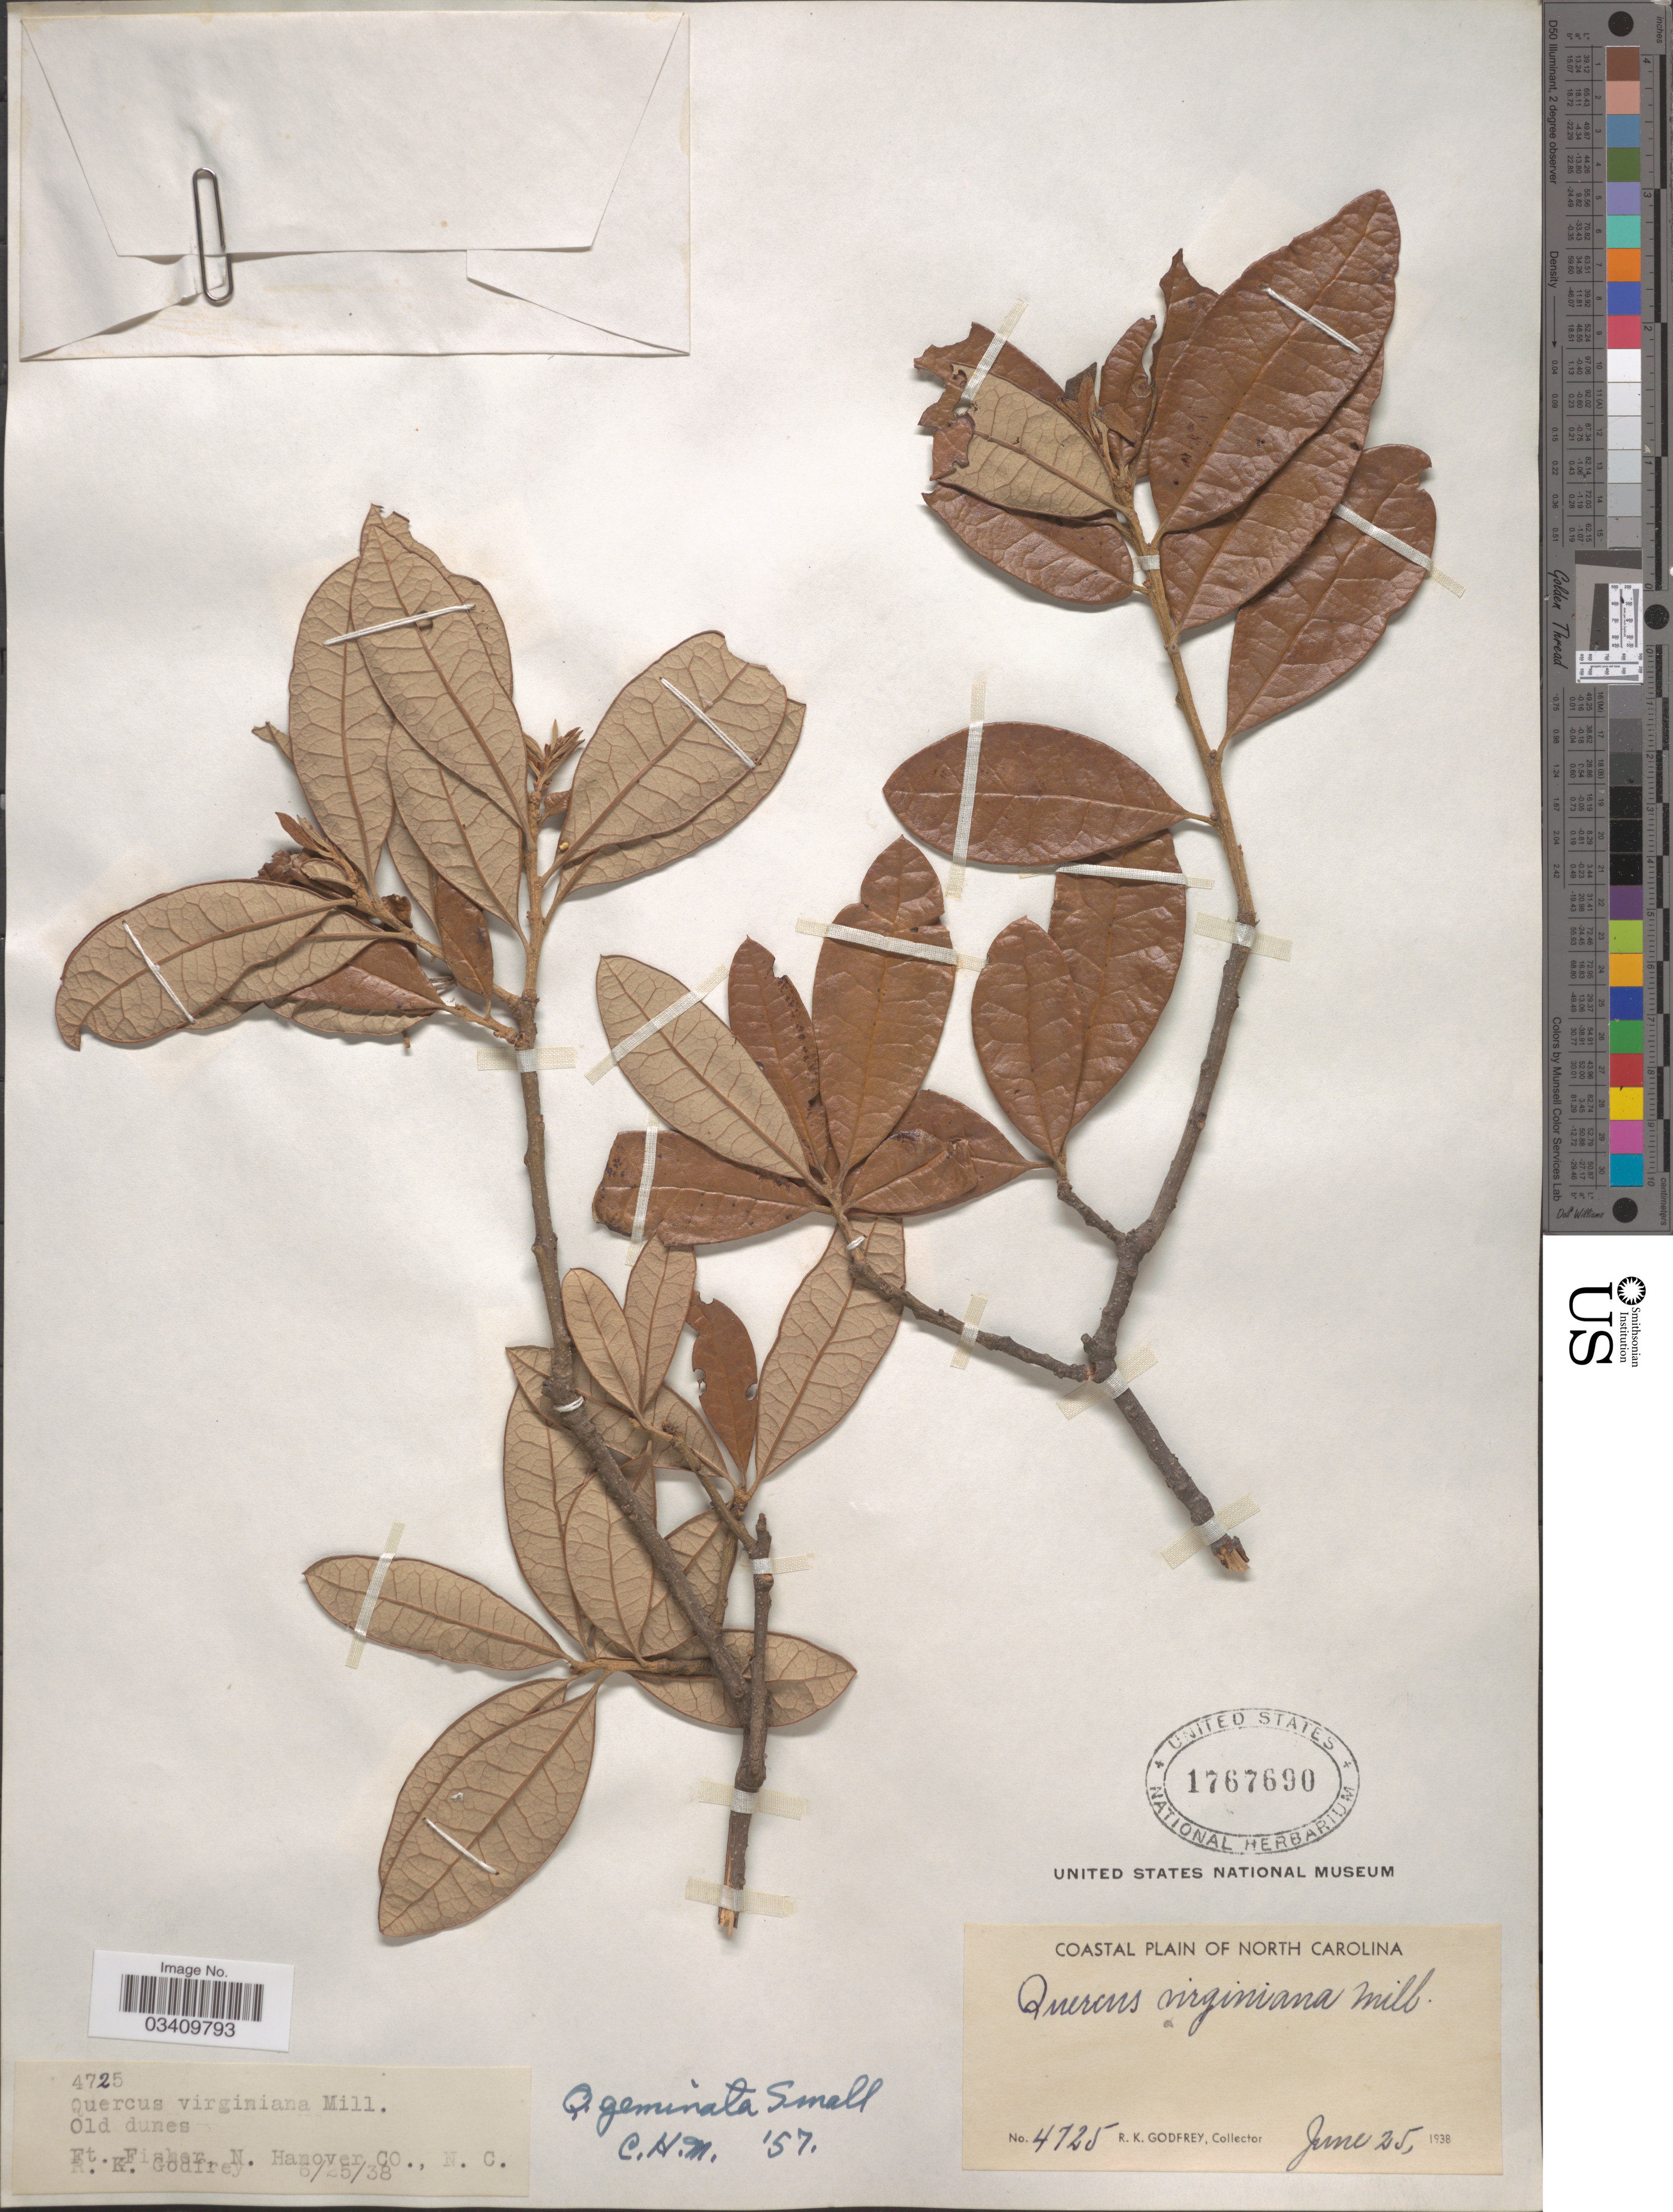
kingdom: Plantae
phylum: Tracheophyta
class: Magnoliopsida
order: Fagales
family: Fagaceae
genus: Quercus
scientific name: Quercus geminata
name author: Small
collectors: R. K. Godfrey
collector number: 4725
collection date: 1938-06-25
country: United States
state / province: North Carolina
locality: Coastal Plain of North Carolina. Ft. Fisher, N. Hanover Co.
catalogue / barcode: US 1767690